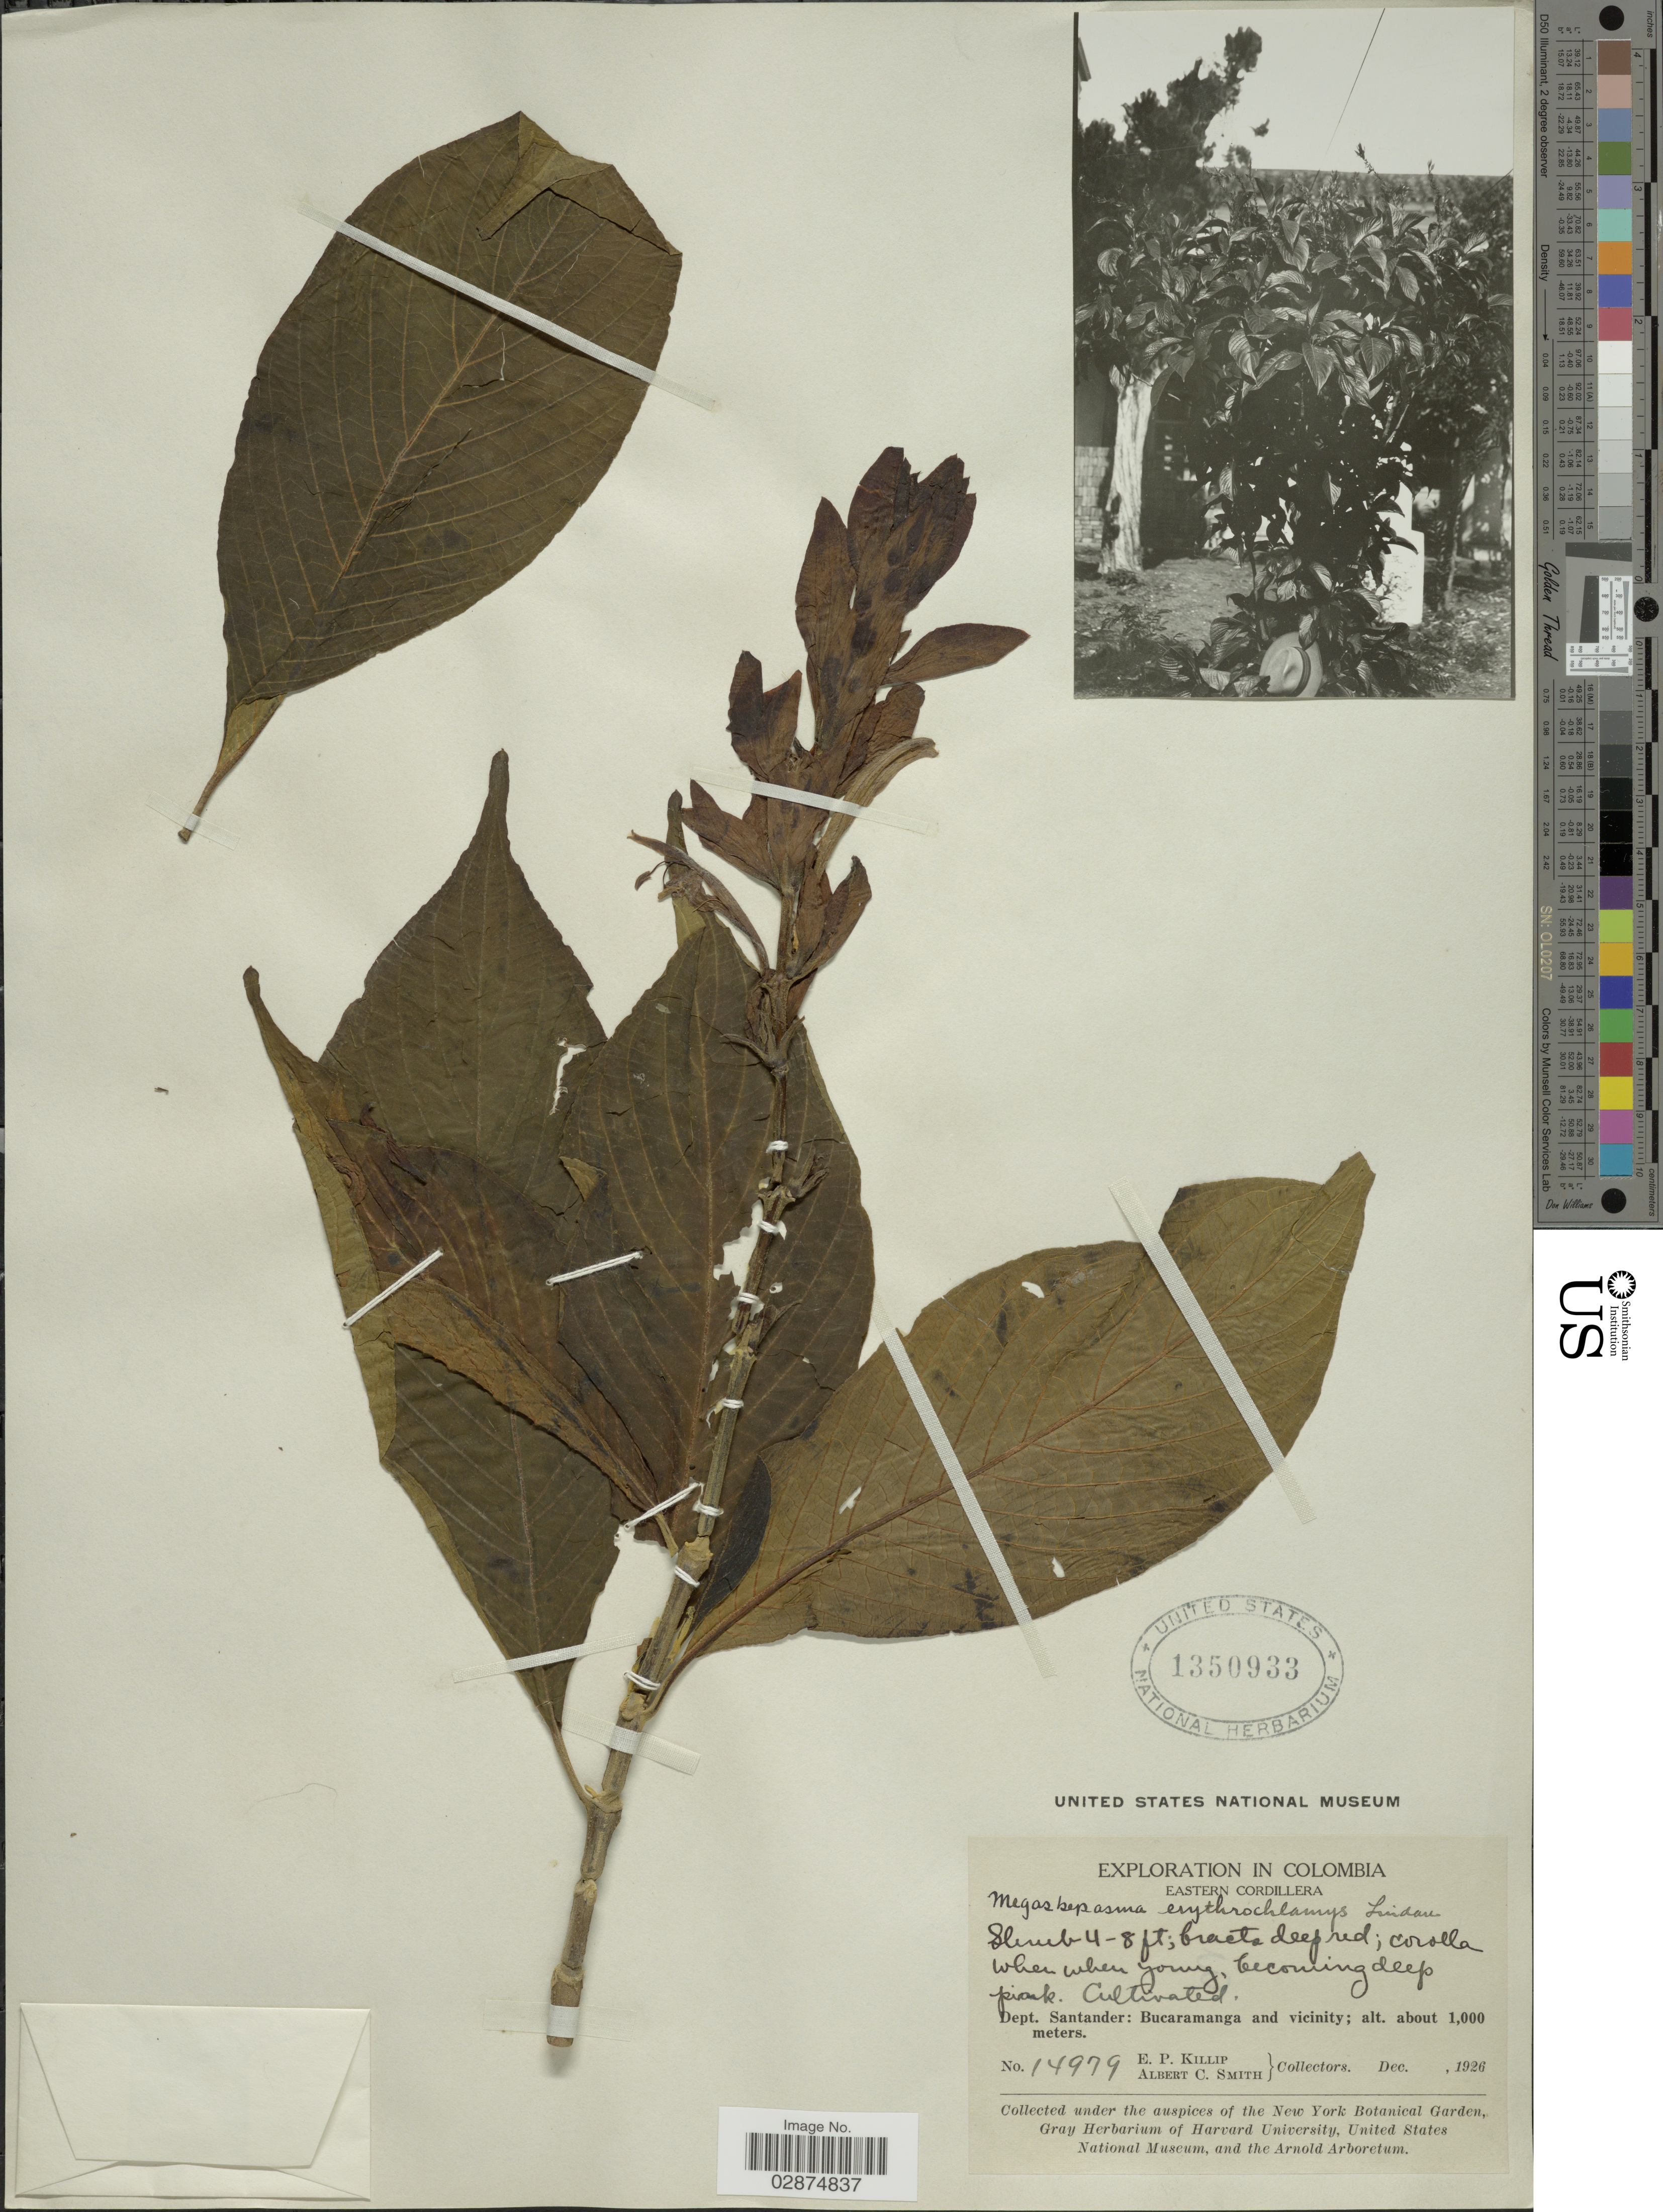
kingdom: Plantae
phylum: Tracheophyta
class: Magnoliopsida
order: Lamiales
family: Acanthaceae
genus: Megaskepasma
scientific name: Megaskepasma erythrochlamys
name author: Lindau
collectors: E. P. Killip & A. C. Smith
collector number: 14979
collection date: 1926-12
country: Colombia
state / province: Santander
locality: Eastern Cordillera. Dept. Santander: Bucaramanga and vicinity.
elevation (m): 1000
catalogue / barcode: US 1350933